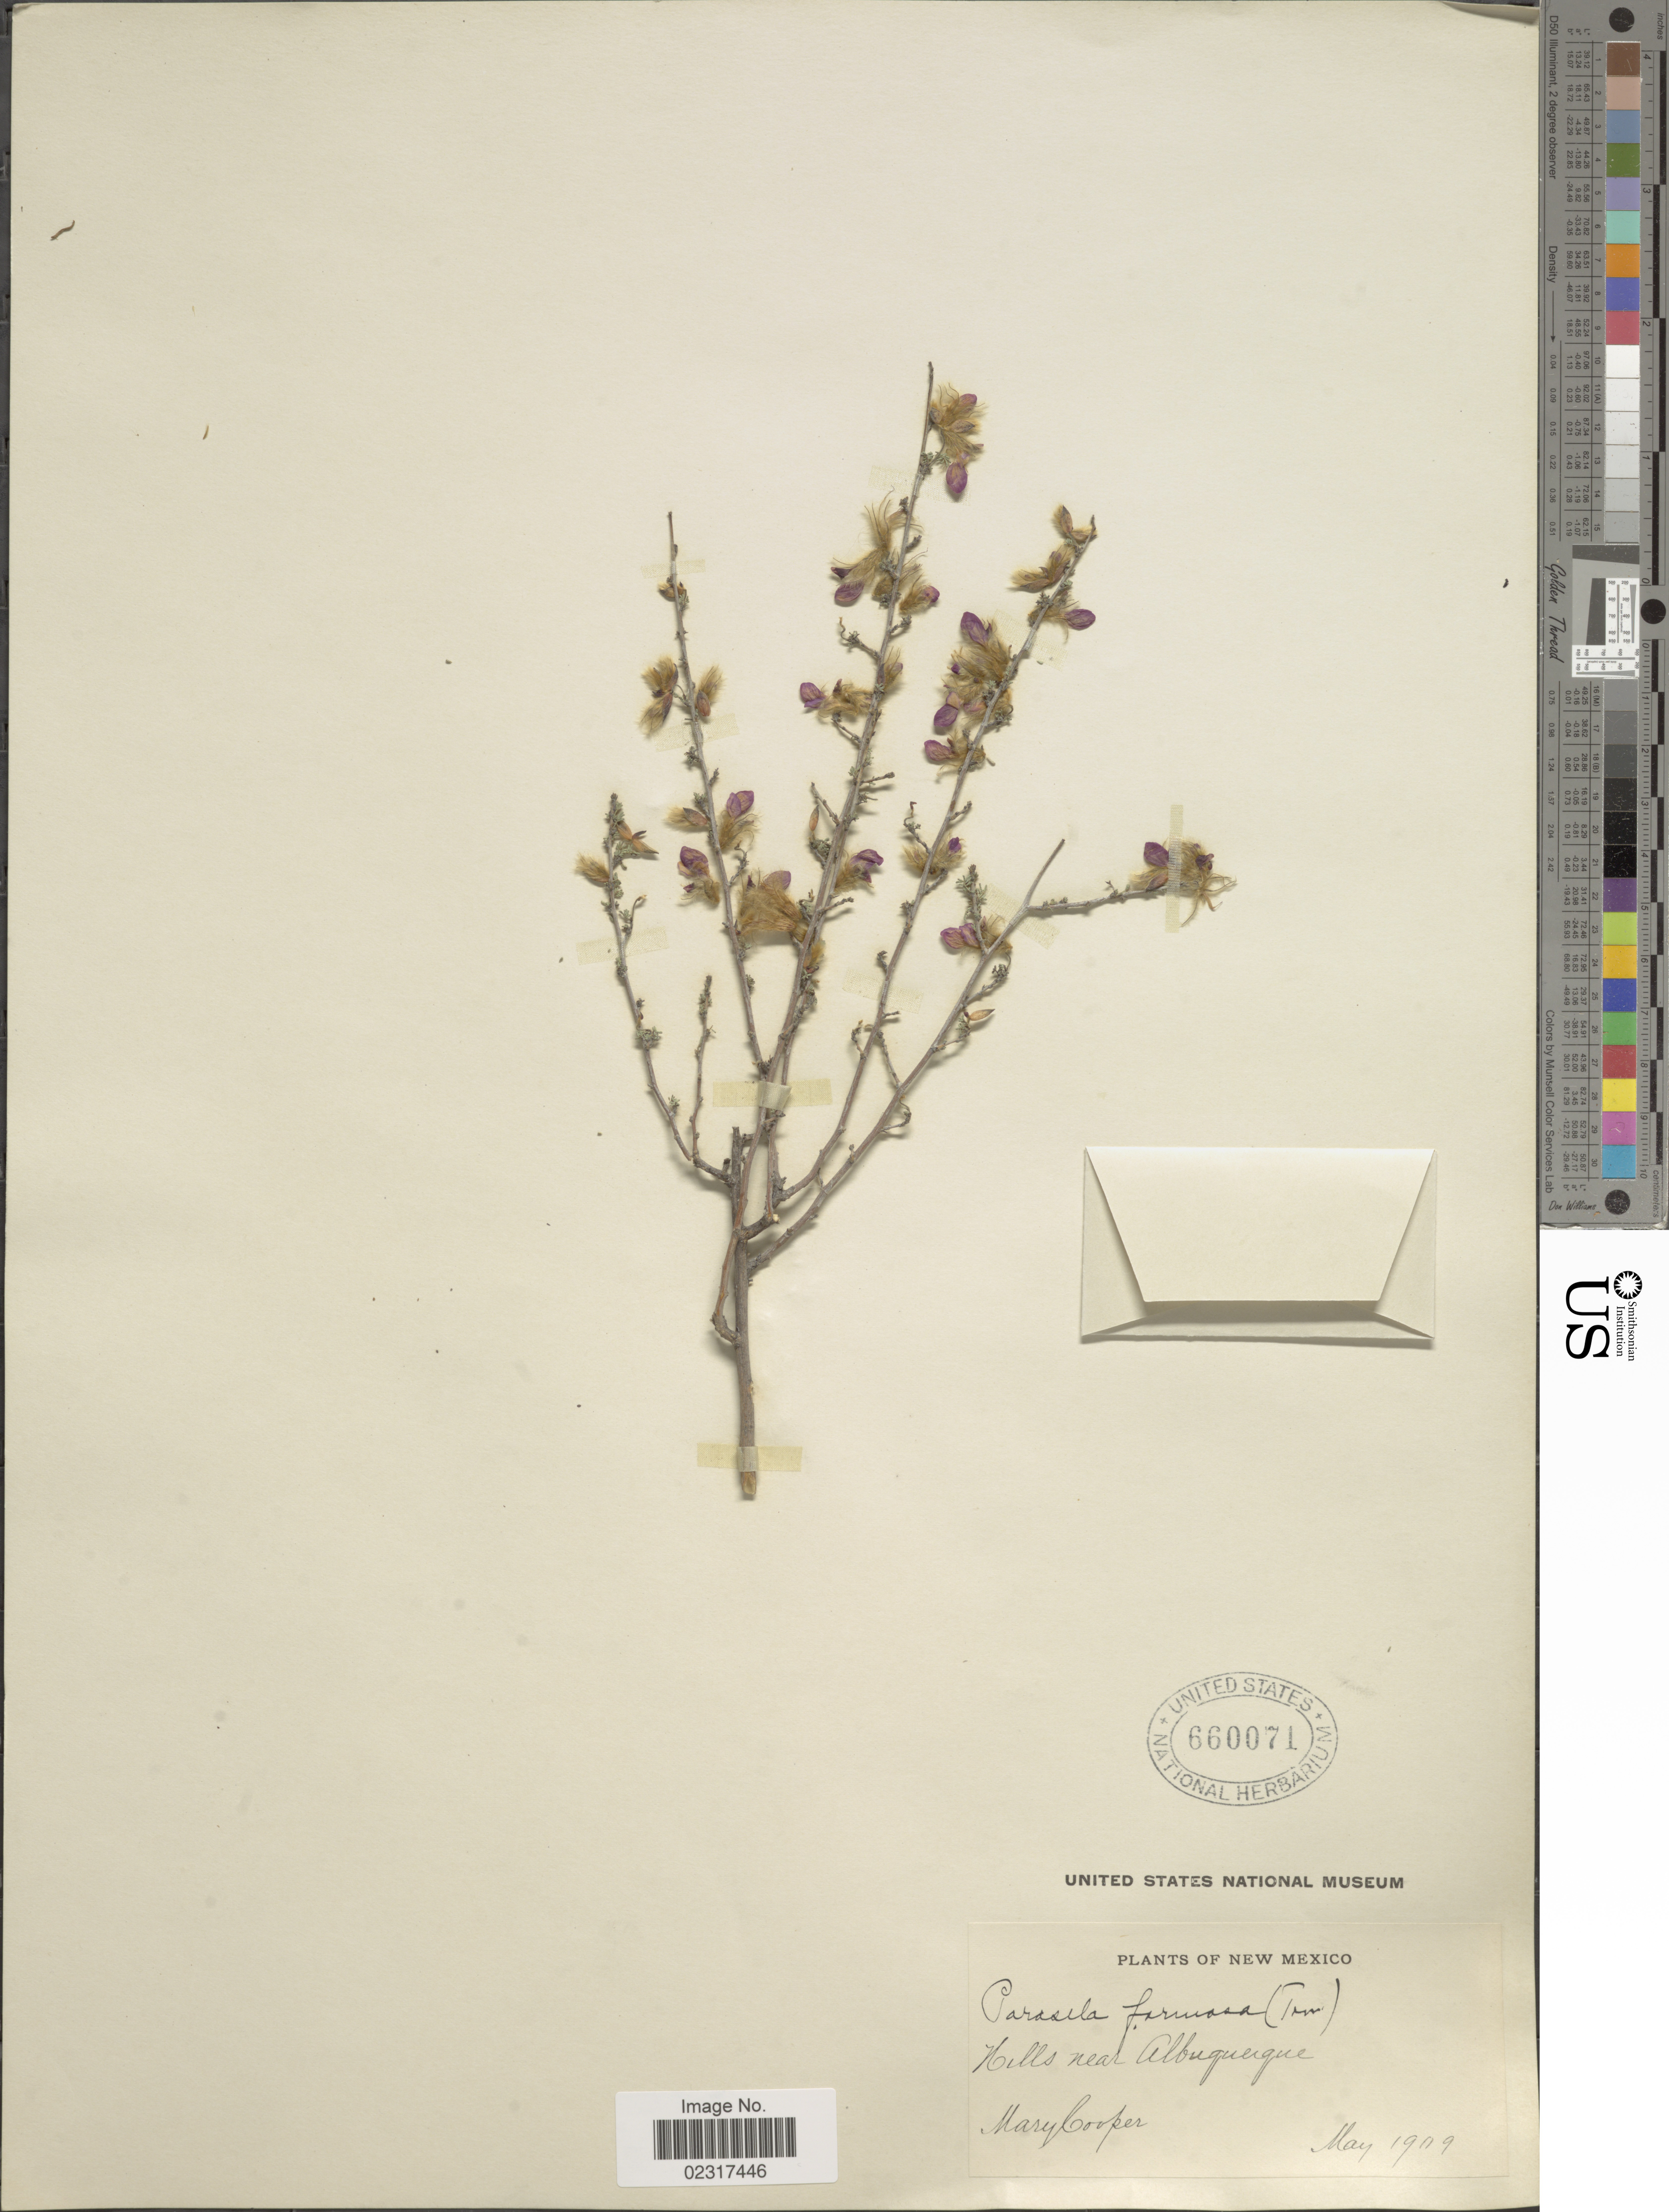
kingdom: Plantae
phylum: Tracheophyta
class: Magnoliopsida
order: Fabales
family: Fabaceae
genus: Dalea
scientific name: Dalea formosa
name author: Torr.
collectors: M. Cooper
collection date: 1909-05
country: United States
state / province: New Mexico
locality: Hills near Albuquerque.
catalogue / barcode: US 660071